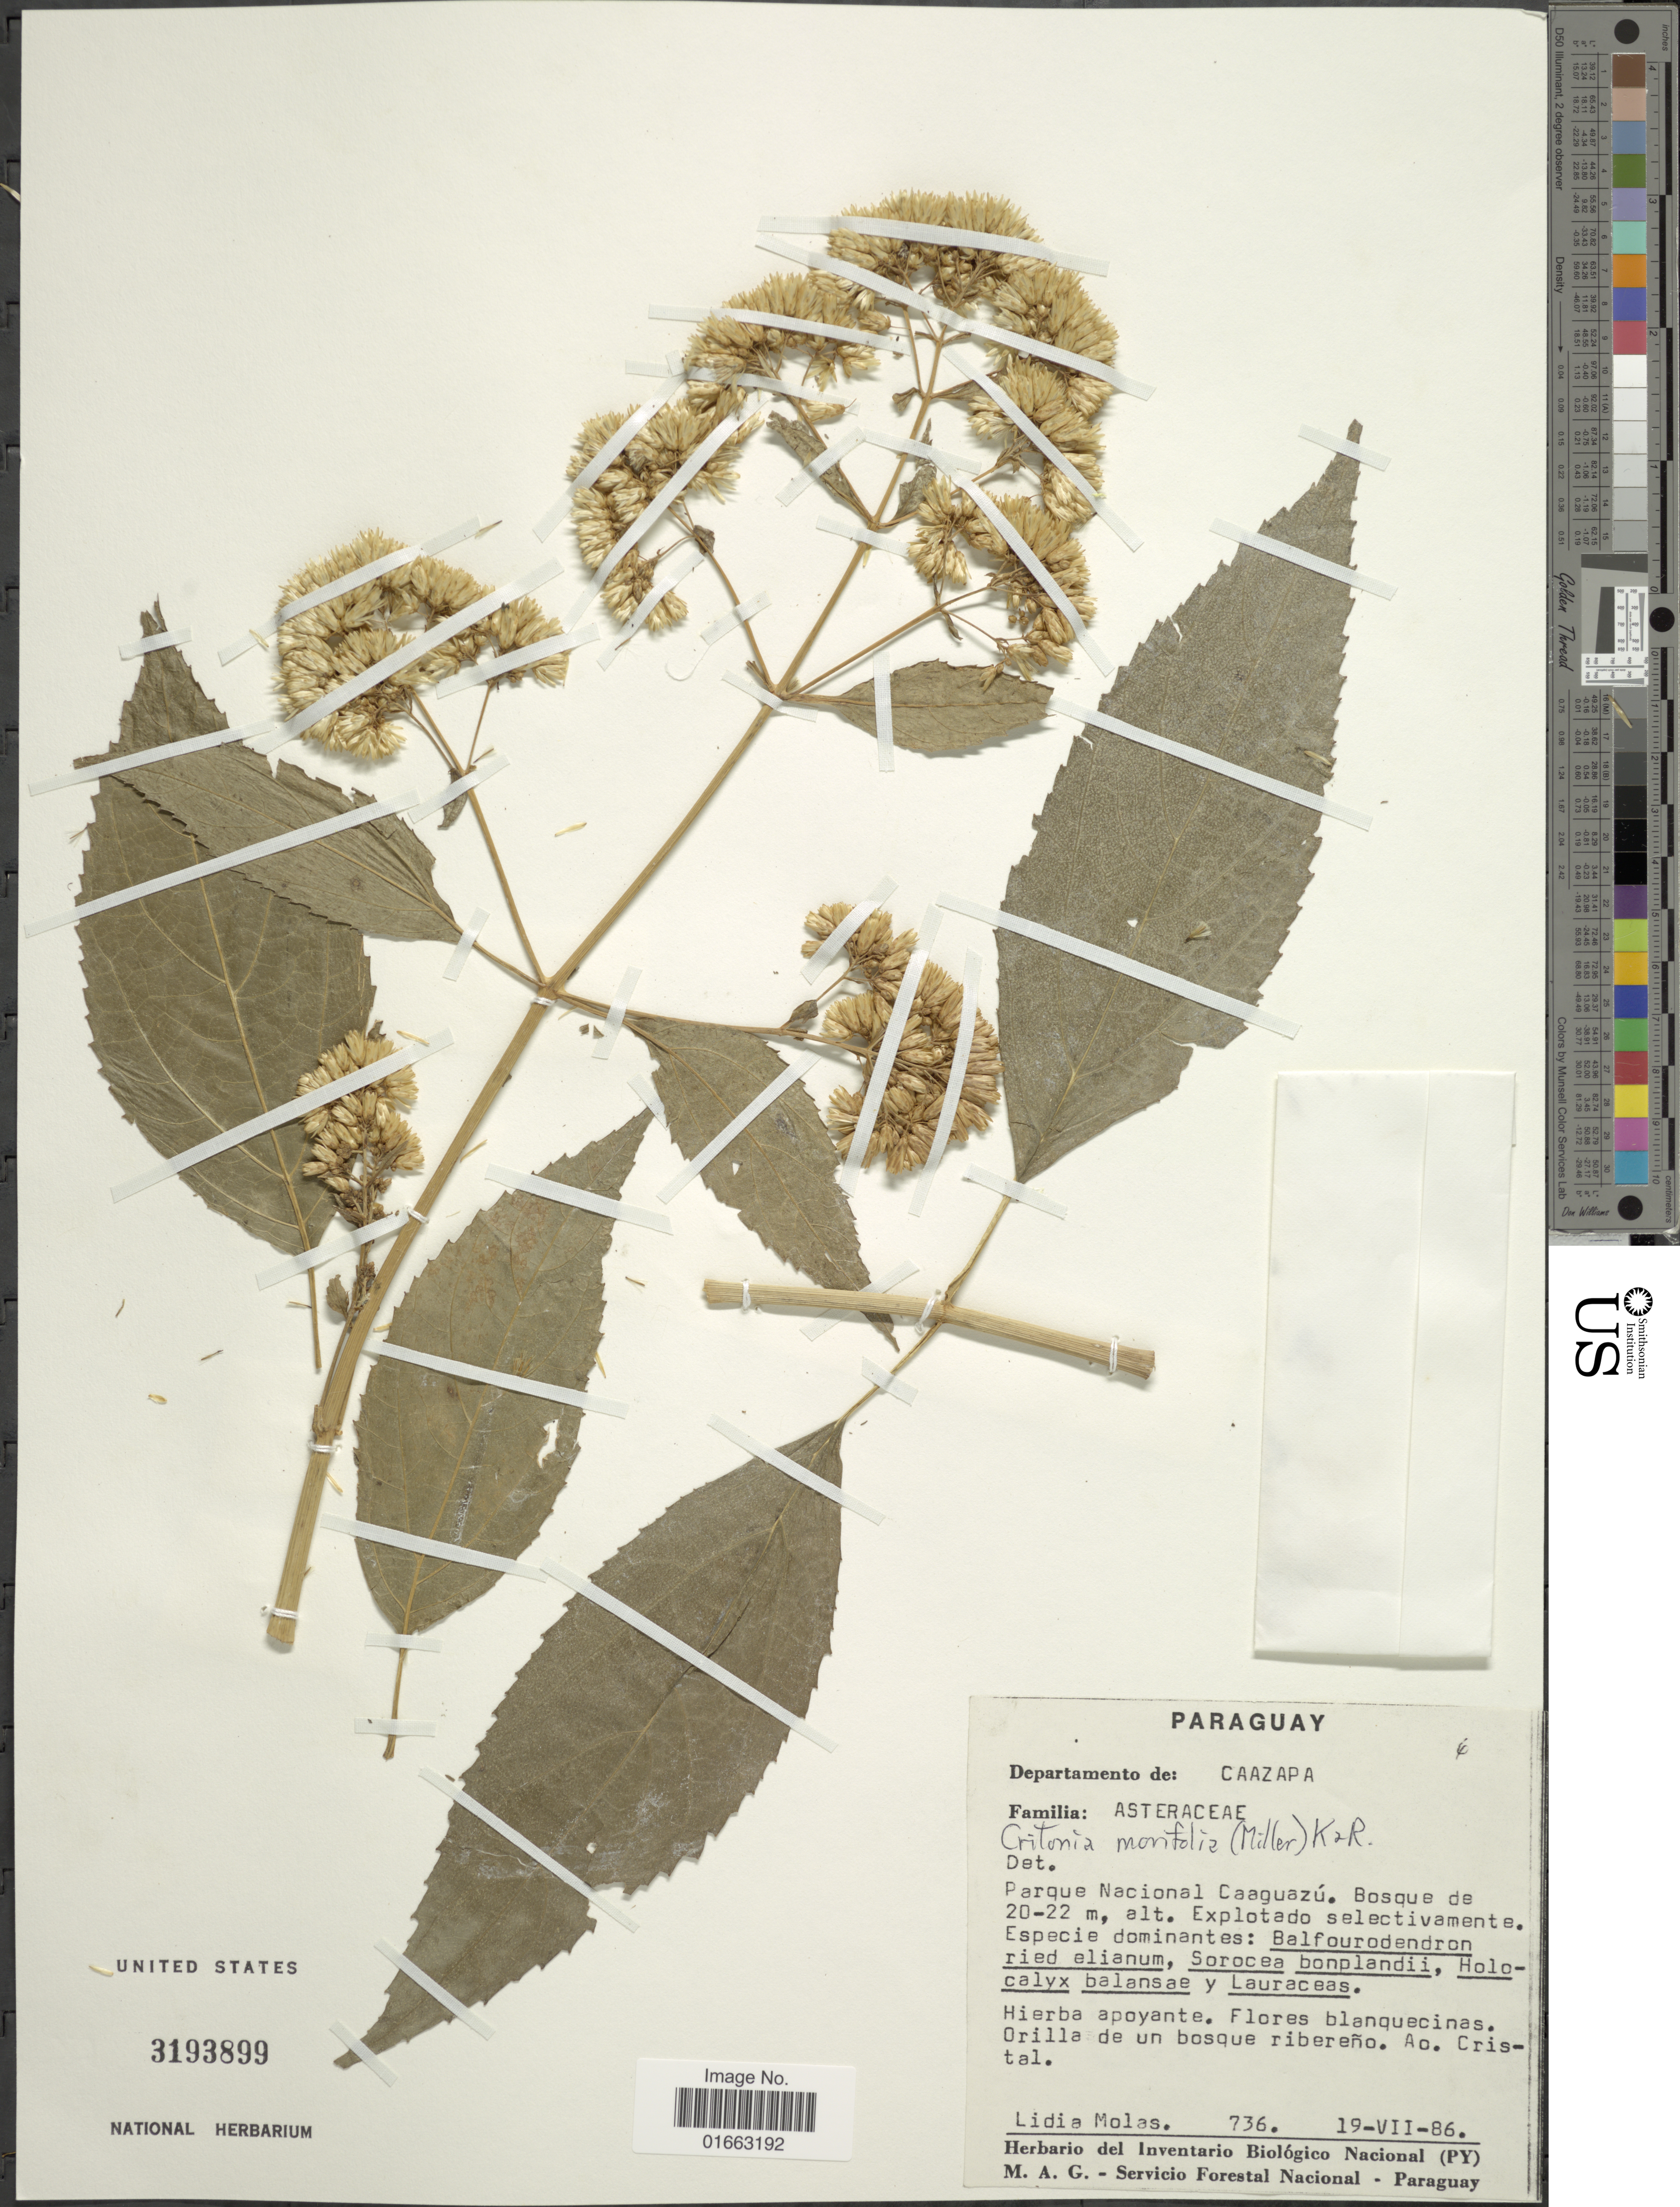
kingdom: Plantae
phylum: Tracheophyta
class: Magnoliopsida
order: Asterales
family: Asteraceae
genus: Critonia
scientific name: Critonia morifolia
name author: (Mill.) R.M. King & H. Rob.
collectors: L. Molas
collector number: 736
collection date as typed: Transcribed d/m/y: 19/7/86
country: Paraguay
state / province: Caazapa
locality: Parque Nacional Caaguazú, Bosque Explotado selectivamente, Orilla de un bosque ribereño, Ao. Cristal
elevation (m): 20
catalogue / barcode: US 3193899